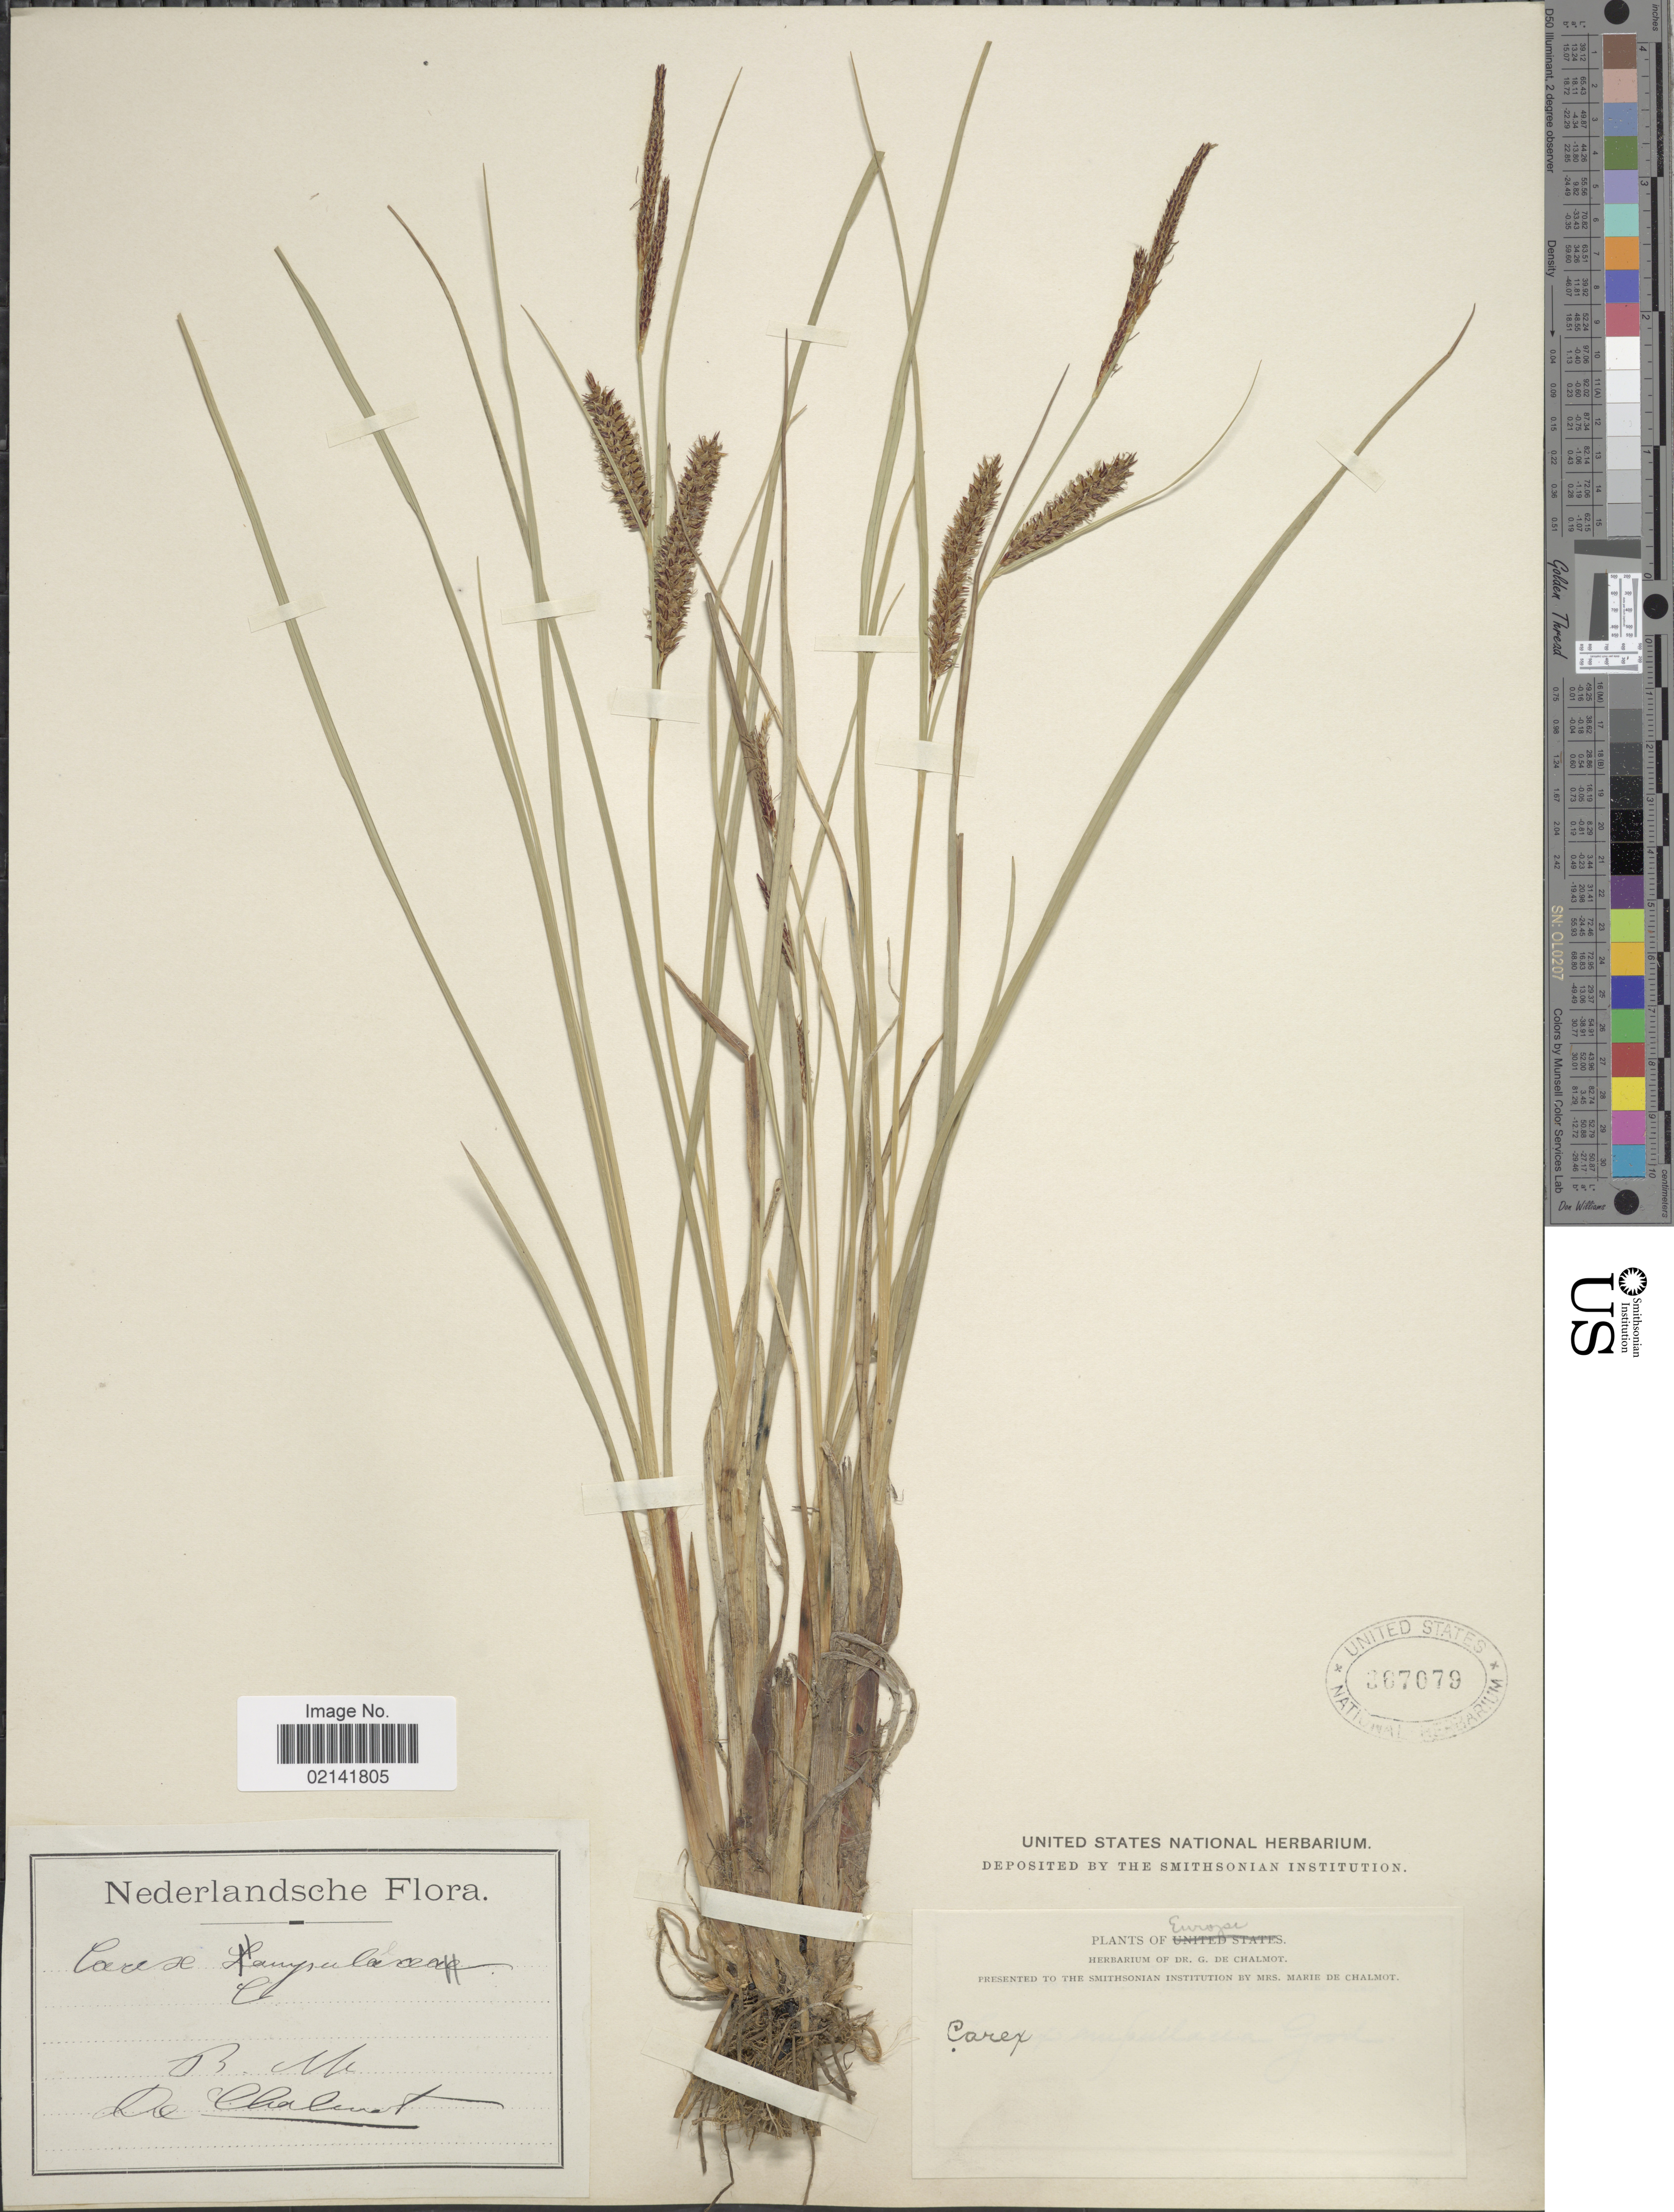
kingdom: Plantae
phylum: Tracheophyta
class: Liliopsida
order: Poales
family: Cyperaceae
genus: Carex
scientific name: Carex rostrata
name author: Stokes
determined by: Strong, Mark T., (BOT), Smithsonian Institution - National Museum of Natural History (UNITED STATES)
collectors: G. de Chalmot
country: Netherlands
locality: Europe. Nederlandsche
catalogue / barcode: US 367079